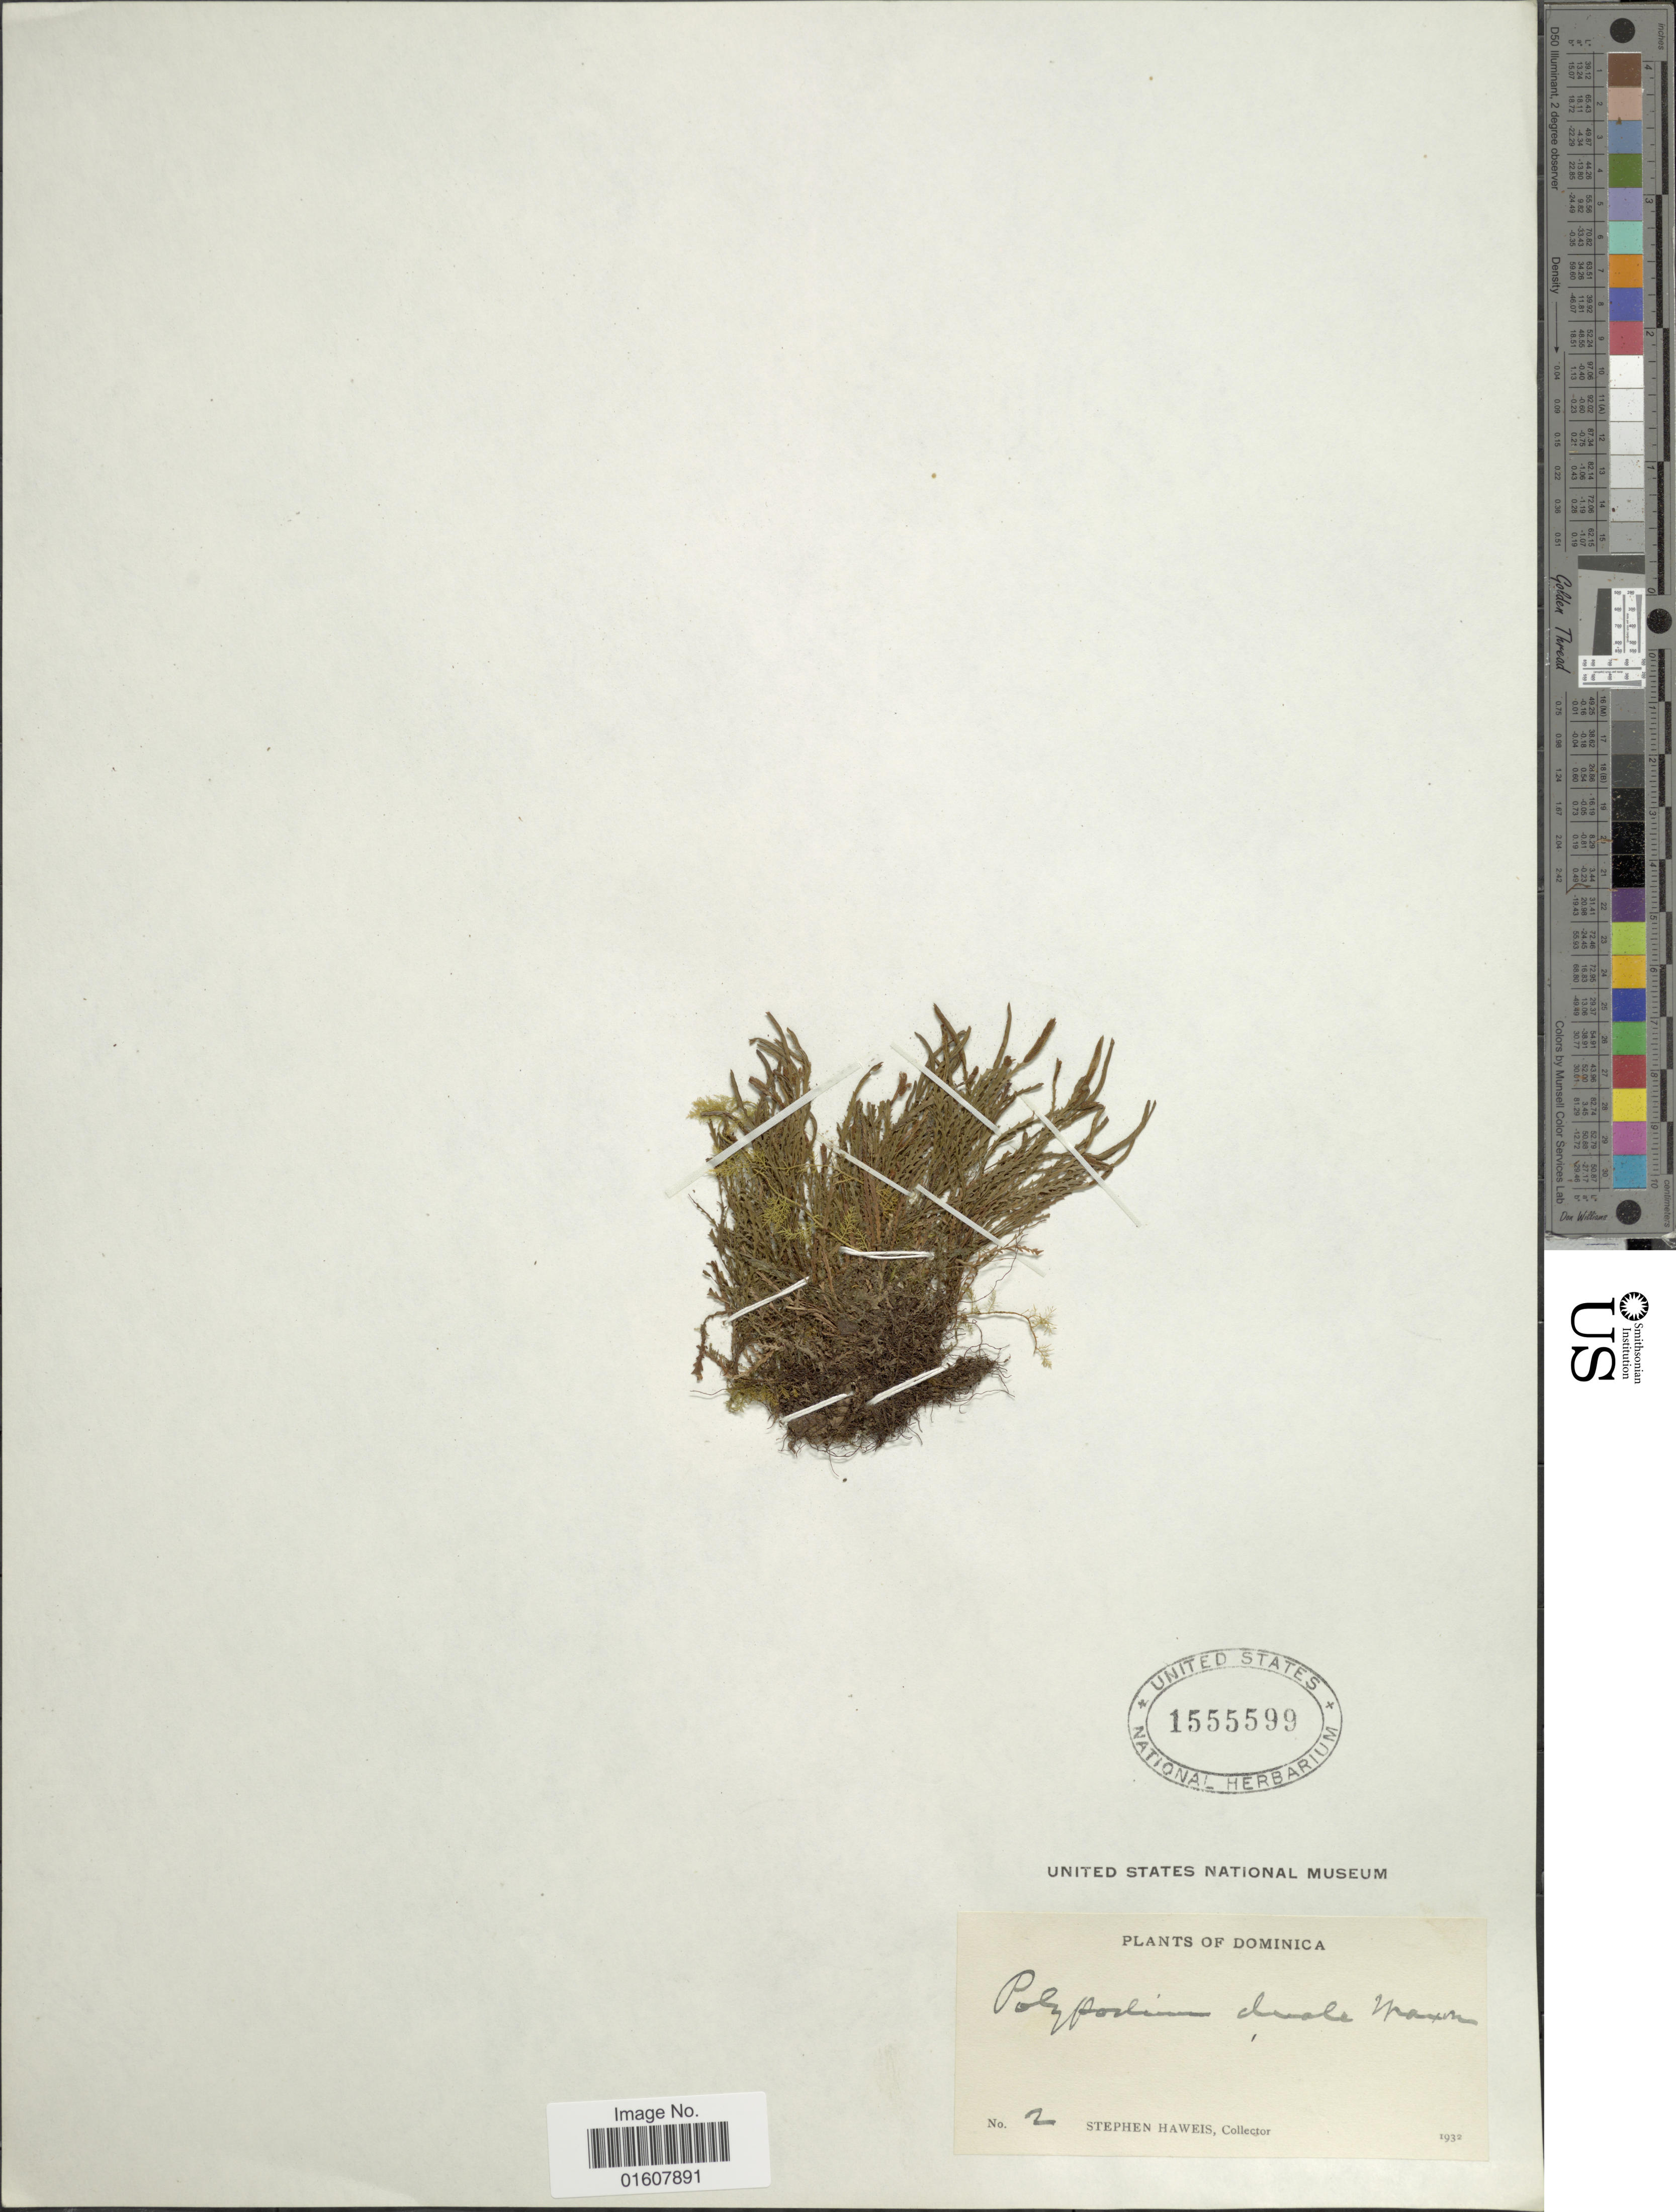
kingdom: Plantae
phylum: Tracheophyta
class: Polypodiopsida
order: Polypodiales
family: Polypodiaceae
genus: Cochlidium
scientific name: Cochlidium serrulatum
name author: (Sw.) L.E. Bishop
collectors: S. Haweis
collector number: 2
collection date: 1932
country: Dominica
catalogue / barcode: US 1555599